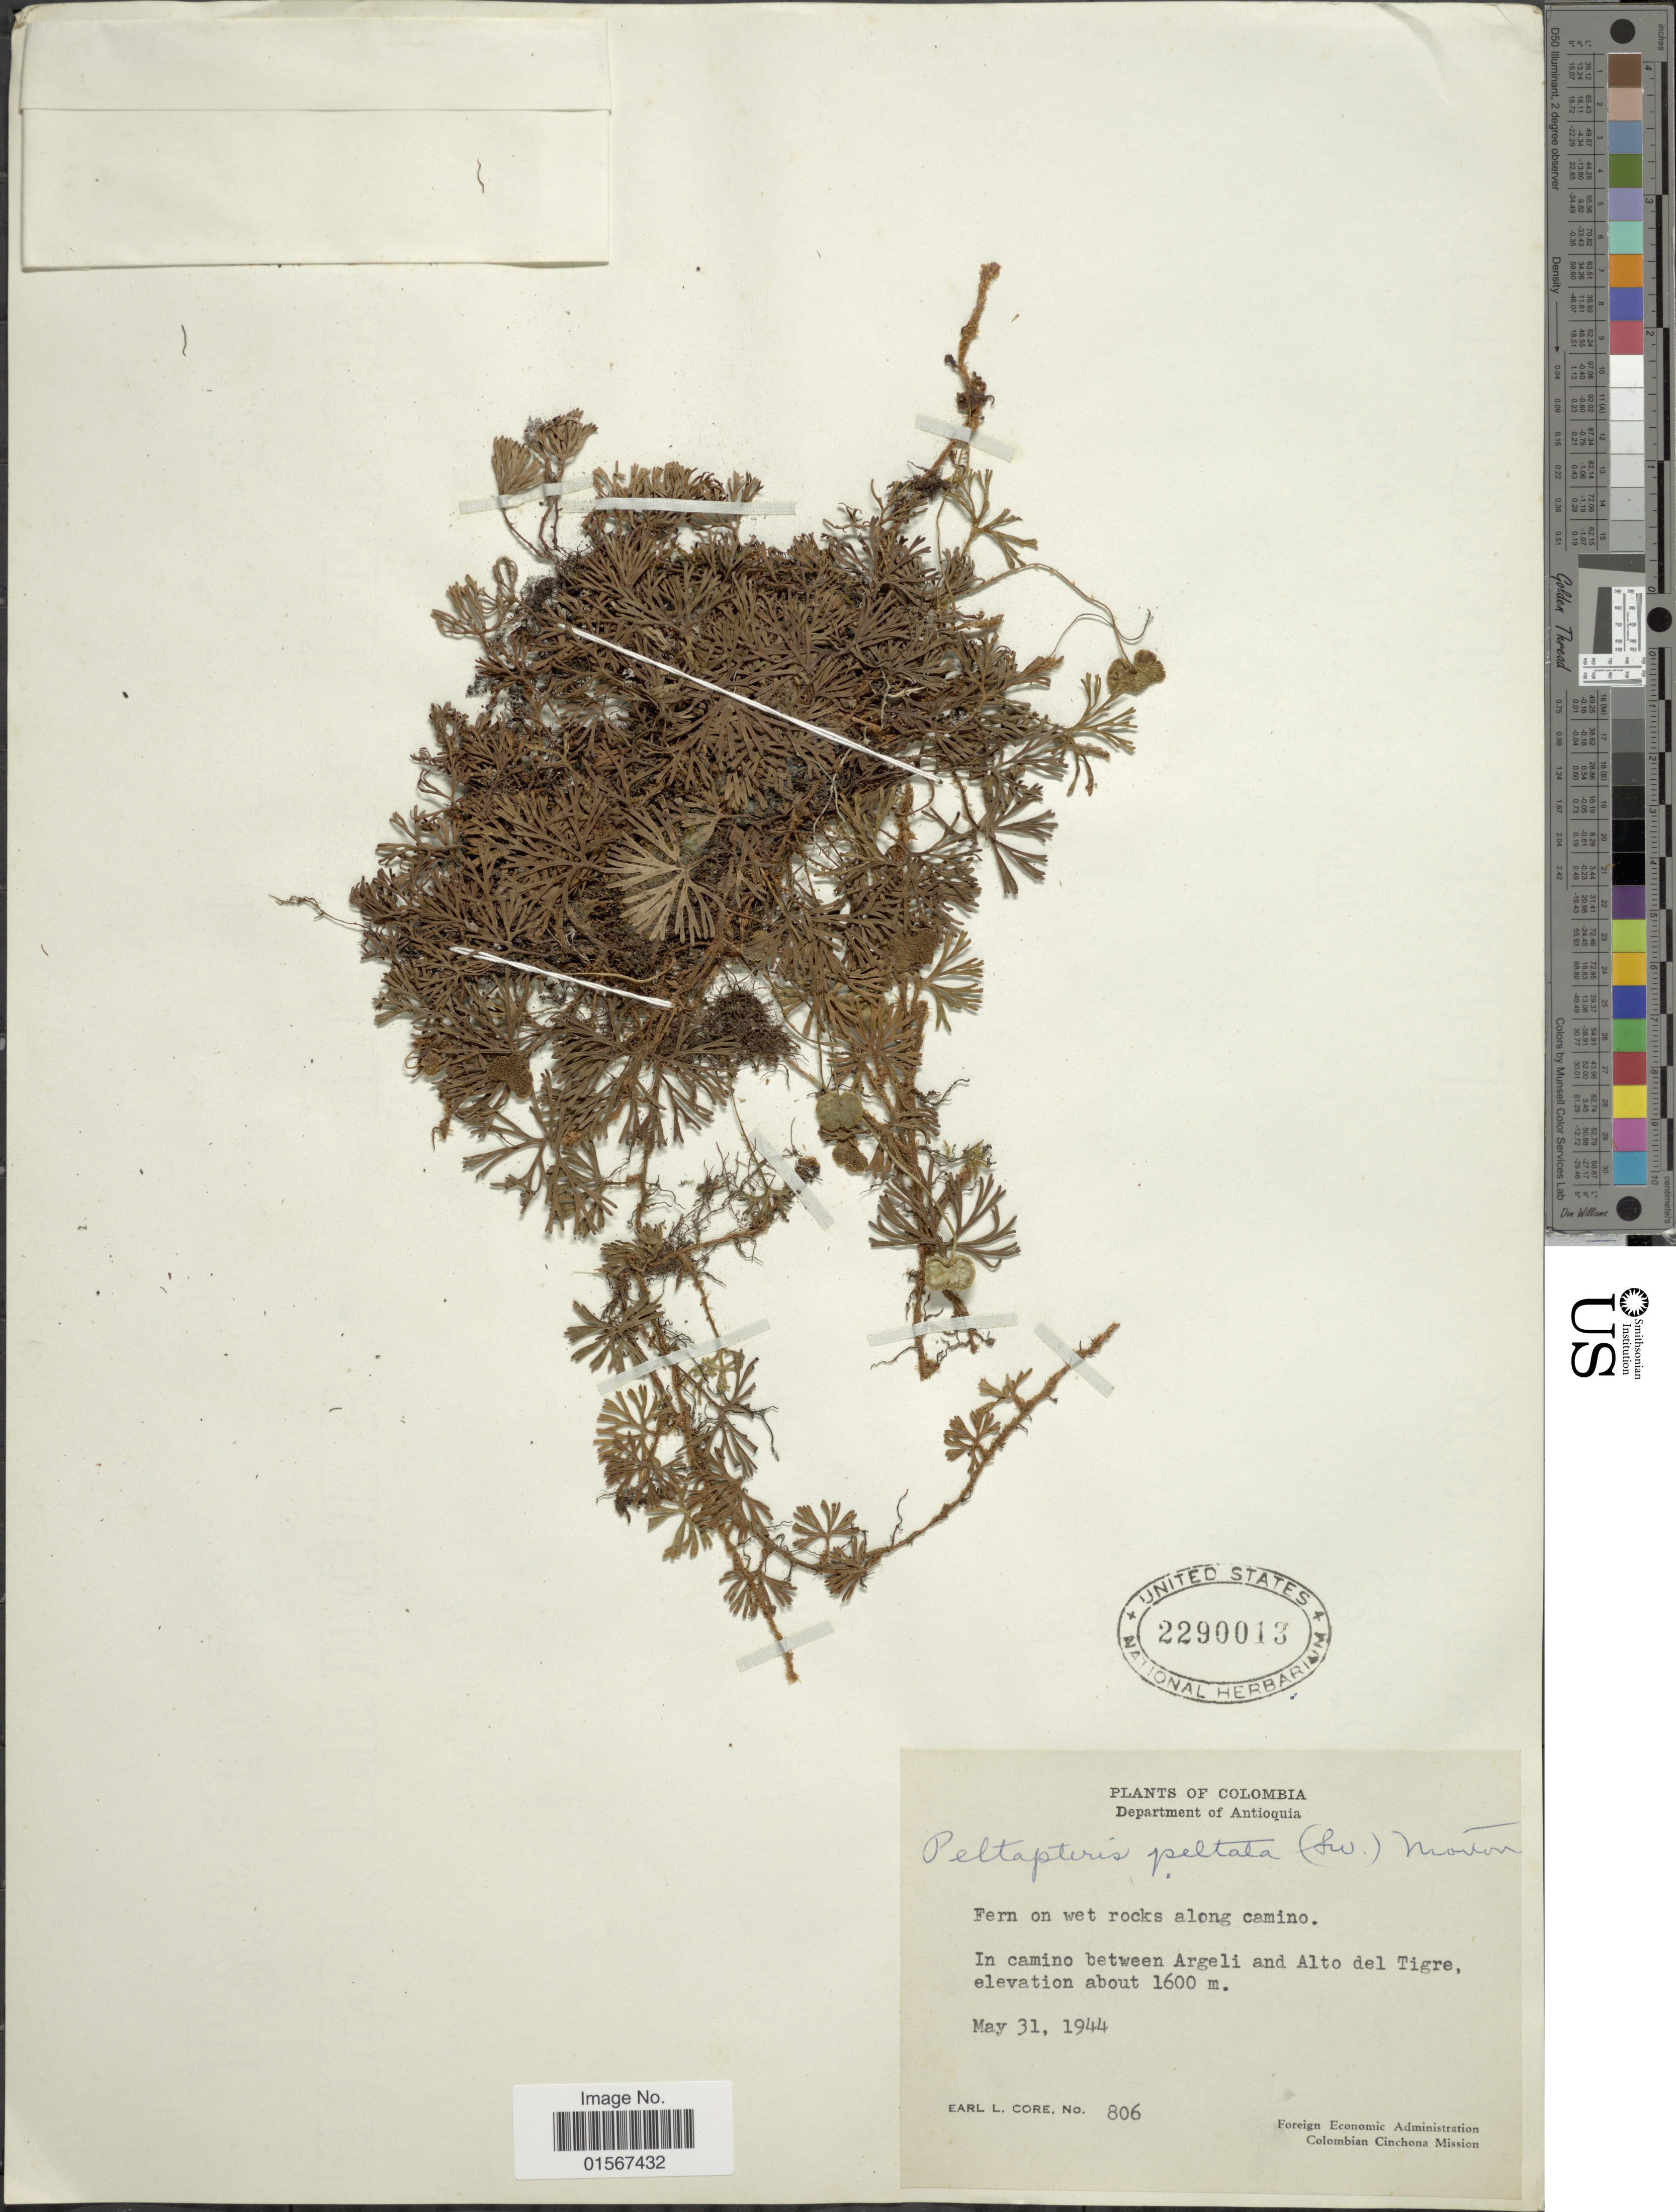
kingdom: Plantae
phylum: Tracheophyta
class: Polypodiopsida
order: Polypodiales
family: Dryopteridaceae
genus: Elaphoglossum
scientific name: Elaphoglossum peltatum f. peltatum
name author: (Sw.) Urb.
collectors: E. L. Core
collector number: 806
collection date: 1944-05-31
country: Colombia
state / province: Antioquia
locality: Colombia, Department of Antioquia, in camino between Argeli and Alto del Tigre.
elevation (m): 1600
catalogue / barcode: US 2290013